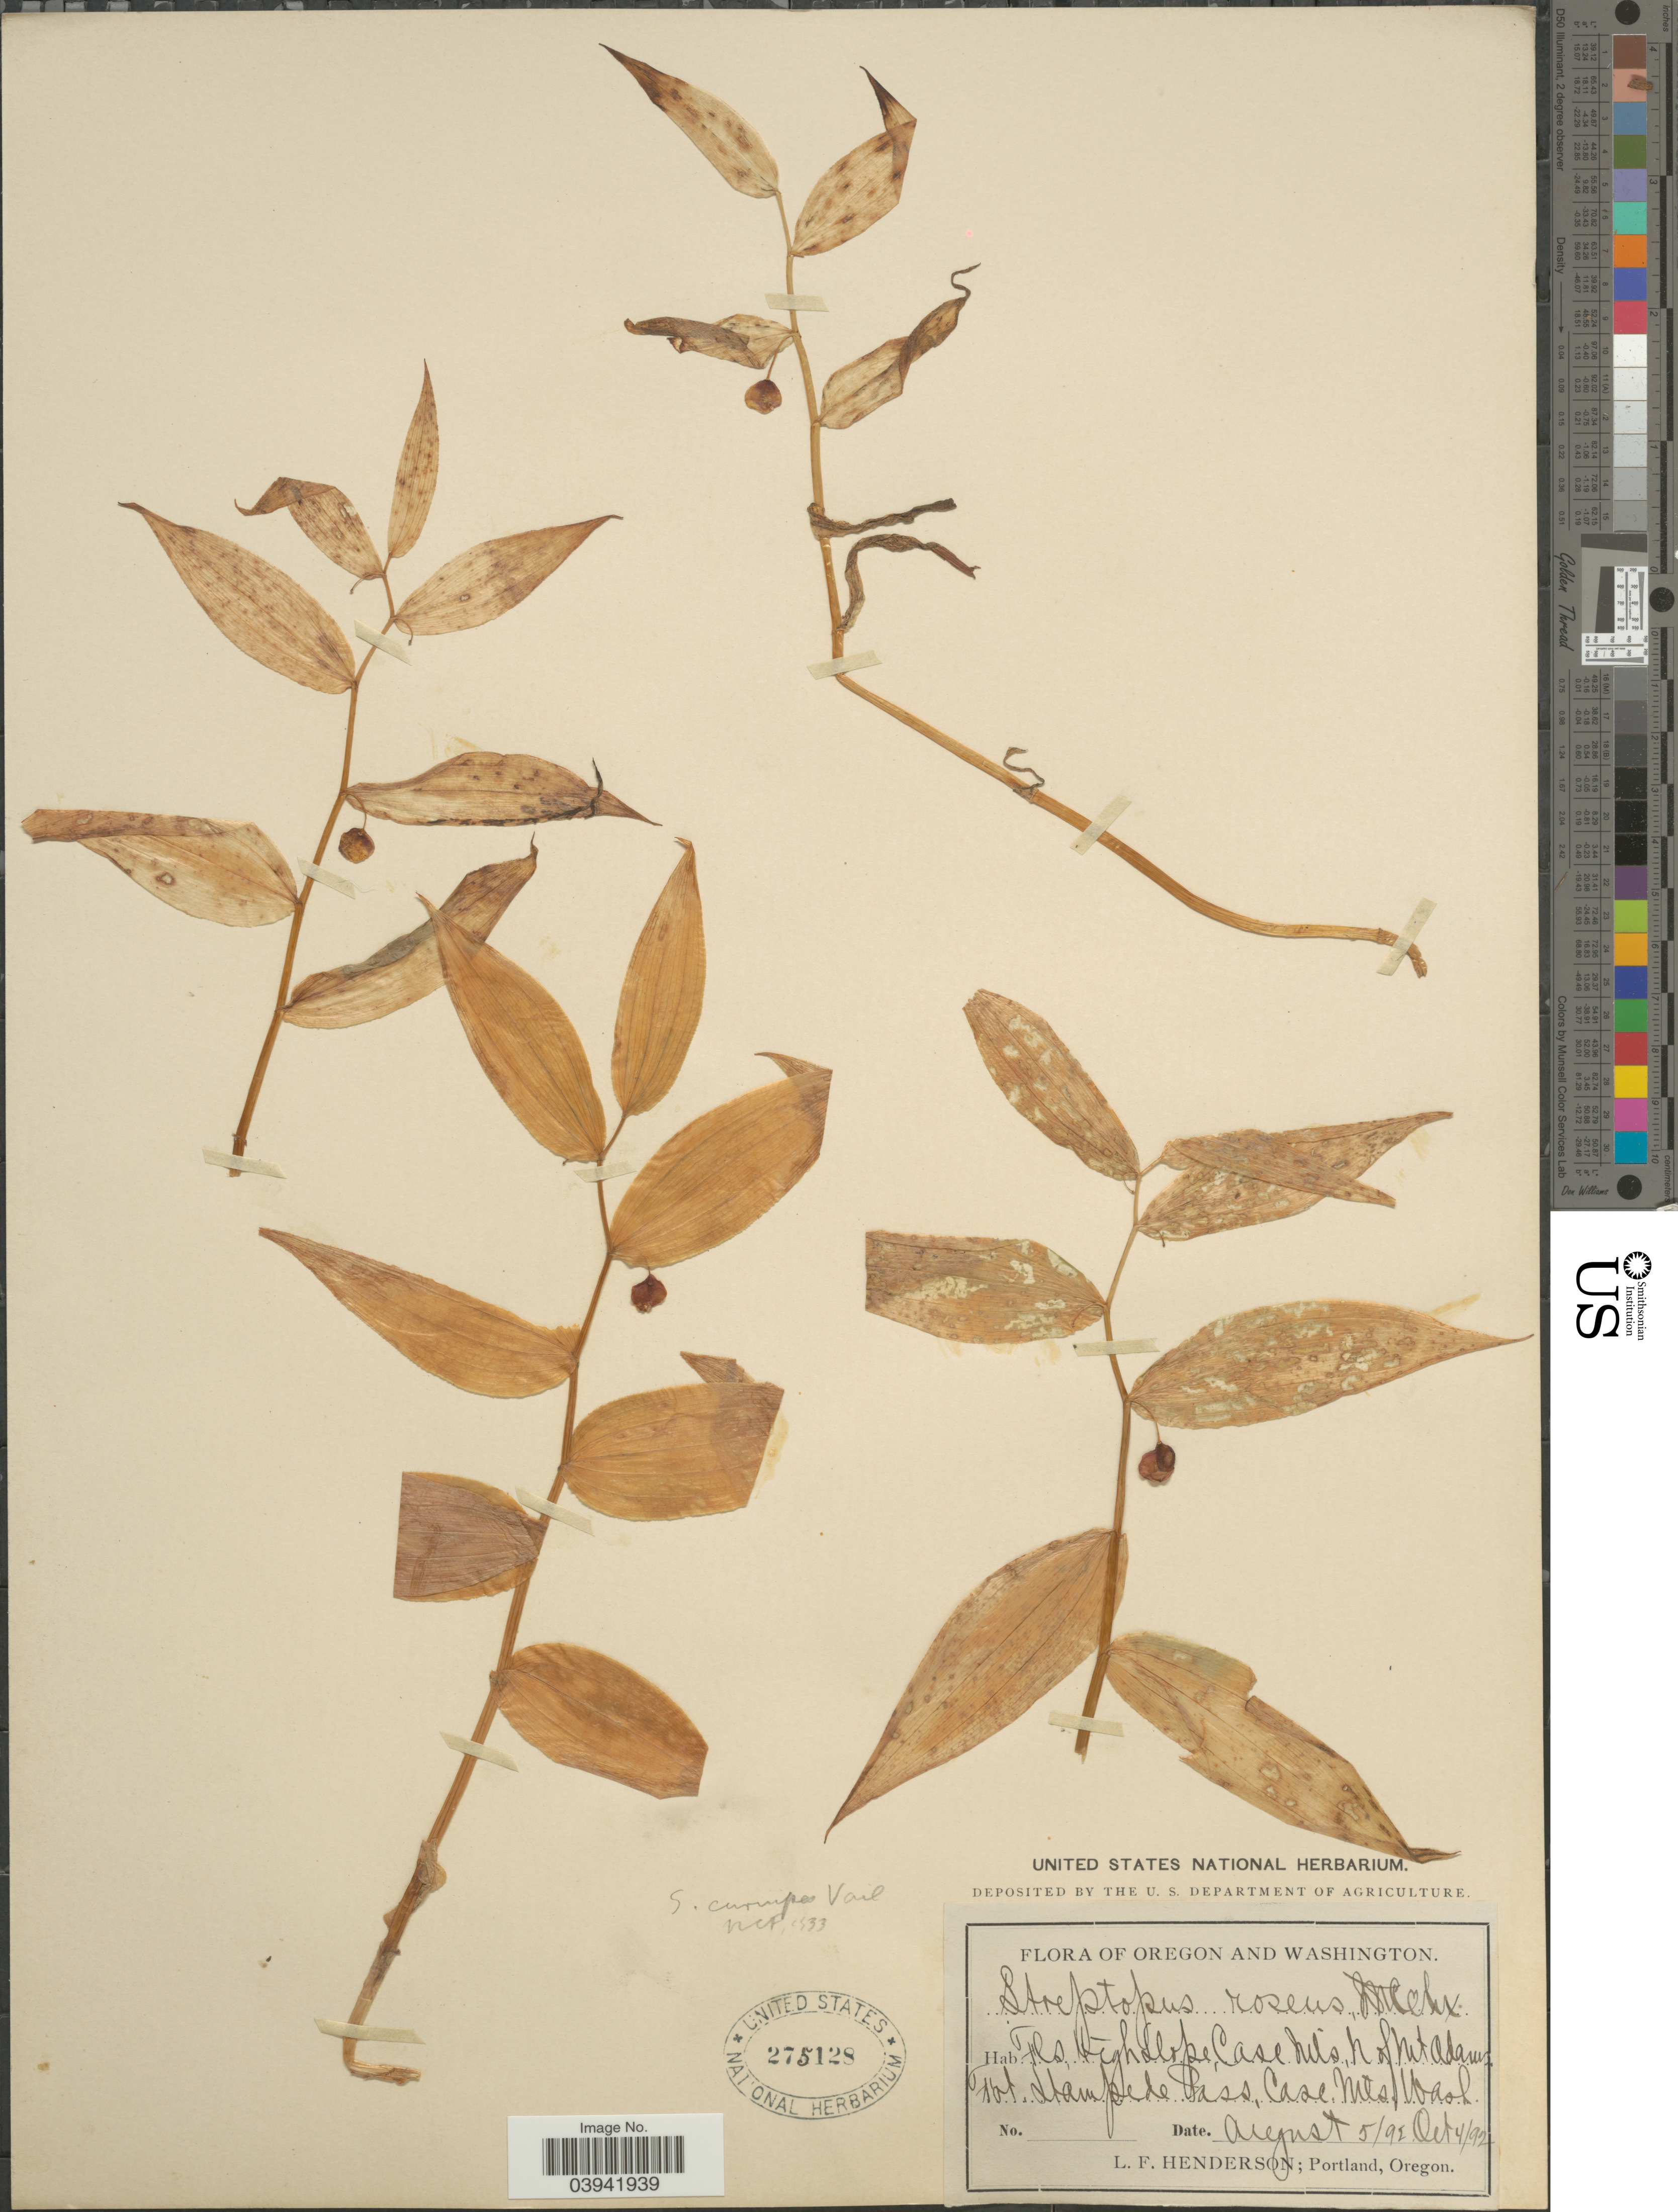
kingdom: Plantae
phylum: Tracheophyta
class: Liliopsida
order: Liliales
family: Liliaceae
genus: Streptopus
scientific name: Streptopus roseus var. curvipes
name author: (Vail) Fassett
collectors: L. Henderson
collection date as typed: Transcribed d/m/y: 5/8/92 to 4/10/92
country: United States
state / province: Washington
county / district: Yakima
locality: High slope, Case Mts, n of Mt Adams. Fort Stampede Pass, Case Mts.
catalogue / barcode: US 275128